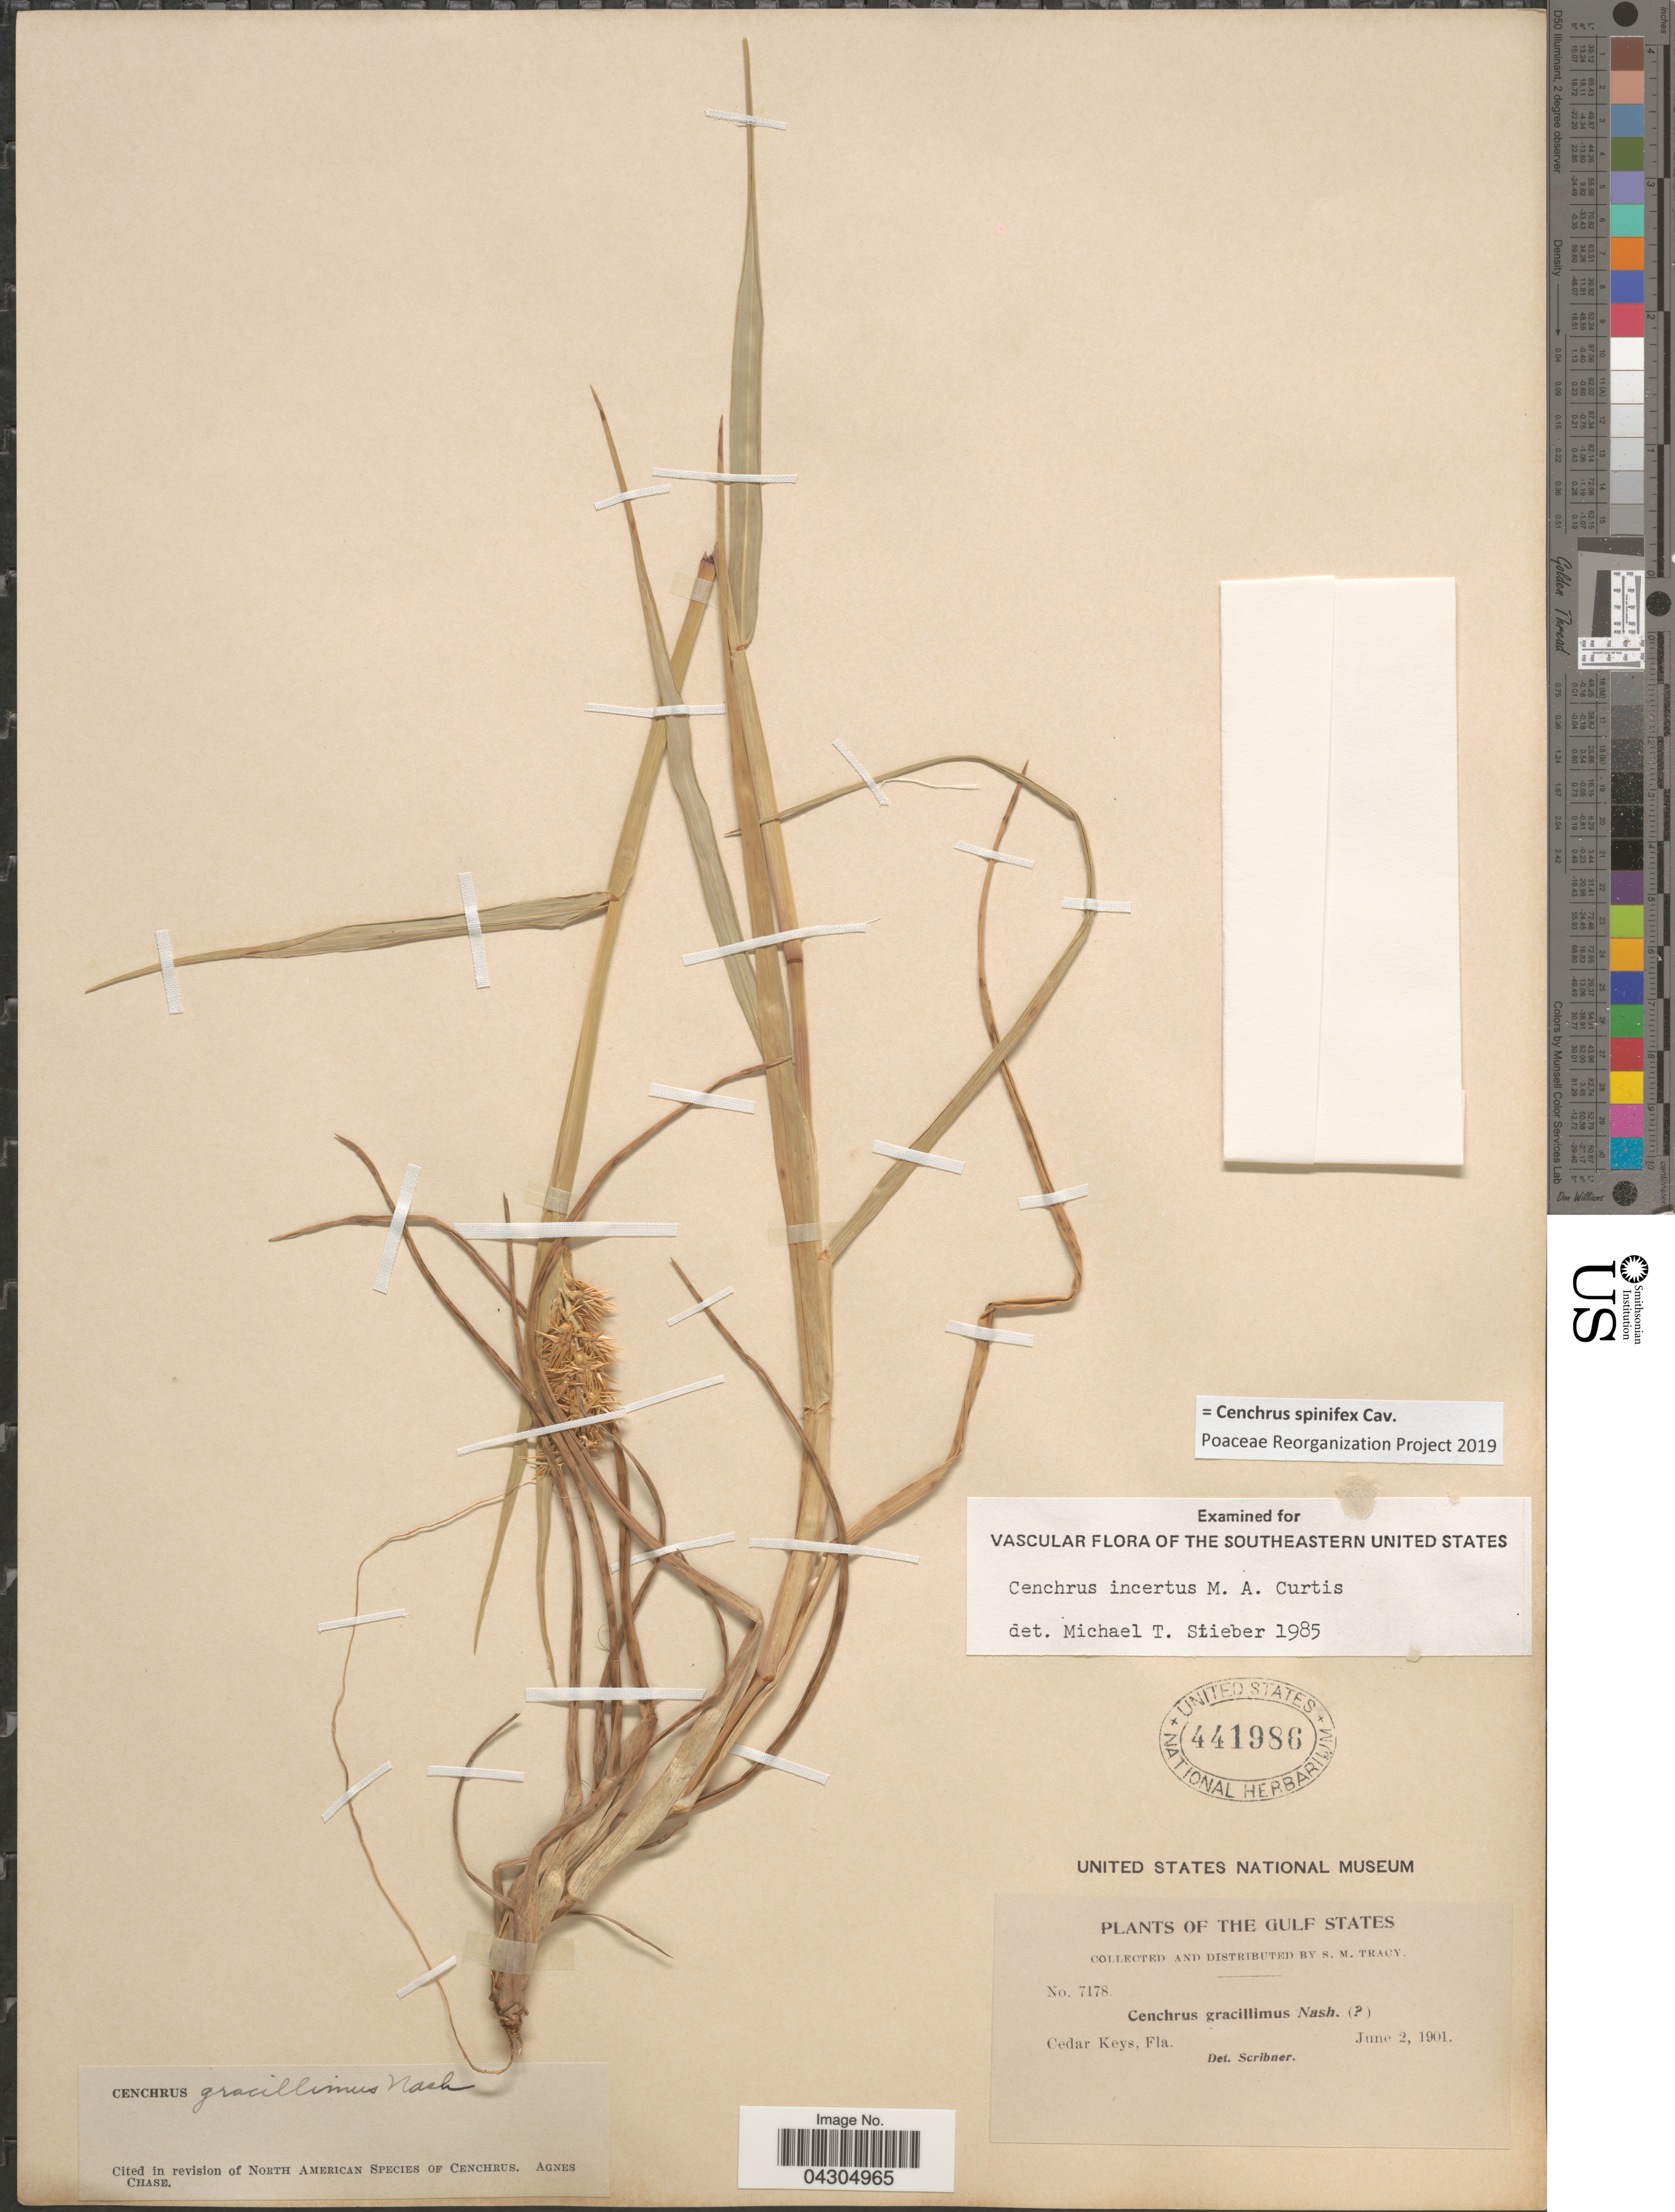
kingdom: Plantae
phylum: Tracheophyta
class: Liliopsida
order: Poales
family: Poaceae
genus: Cenchrus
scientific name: Cenchrus spinifex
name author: Cav.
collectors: S. M. Tracy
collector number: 7178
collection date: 1901-06-02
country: United States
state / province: Florida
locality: The Gulf States. Cedar Keys.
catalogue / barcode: US 441986